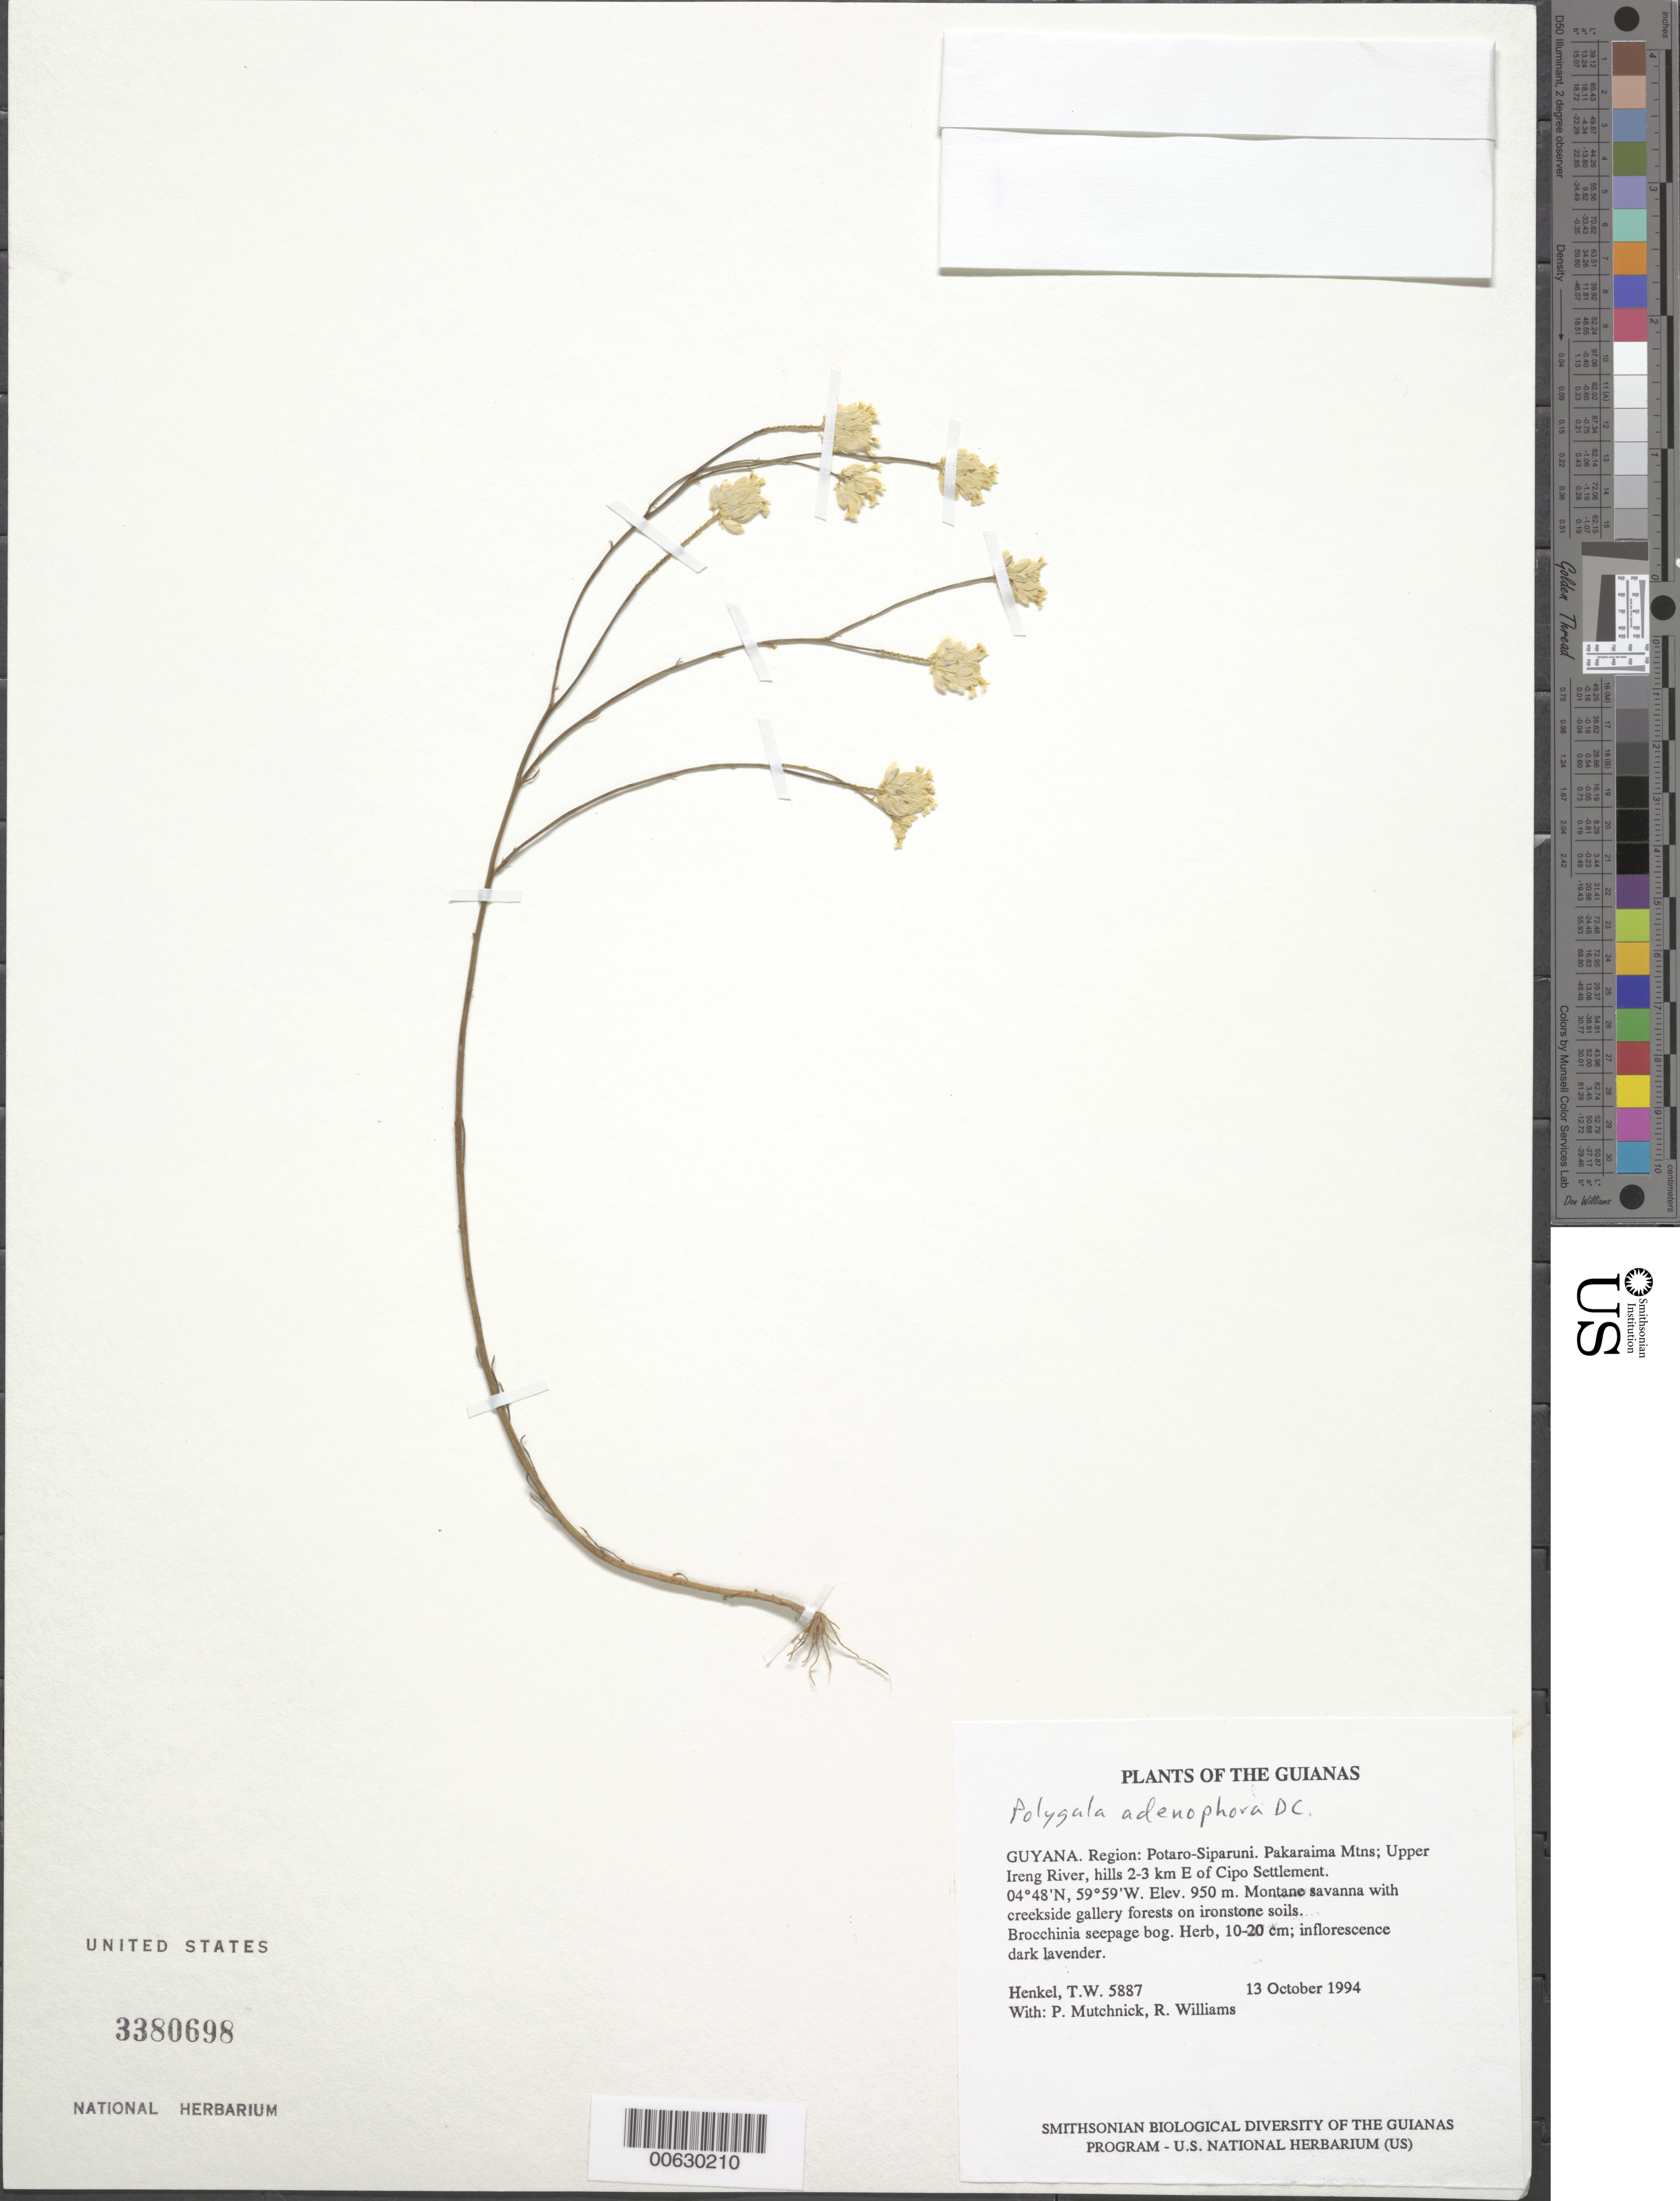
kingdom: Plantae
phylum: Tracheophyta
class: Magnoliopsida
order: Fabales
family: Polygalaceae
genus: Polygala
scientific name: Polygala adenophora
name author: DC.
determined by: Aymard C., G. A., (PORT), Univ. Nac. Exp. de los Llanos Ezequiel Zamora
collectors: T. Henkel, P. Mutchnick & R. Williams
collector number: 5887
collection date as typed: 13 October 1994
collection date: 1994-10-13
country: Guyana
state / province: Potaro-Siparuni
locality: Pakaraima Mtns; Upper Ireng River, hills 2-3 km E of Cipo Settlement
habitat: Montane savanna with creekside gallery forests on ironstone soils. Brocchinia seepage bog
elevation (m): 950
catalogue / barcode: US 3380698